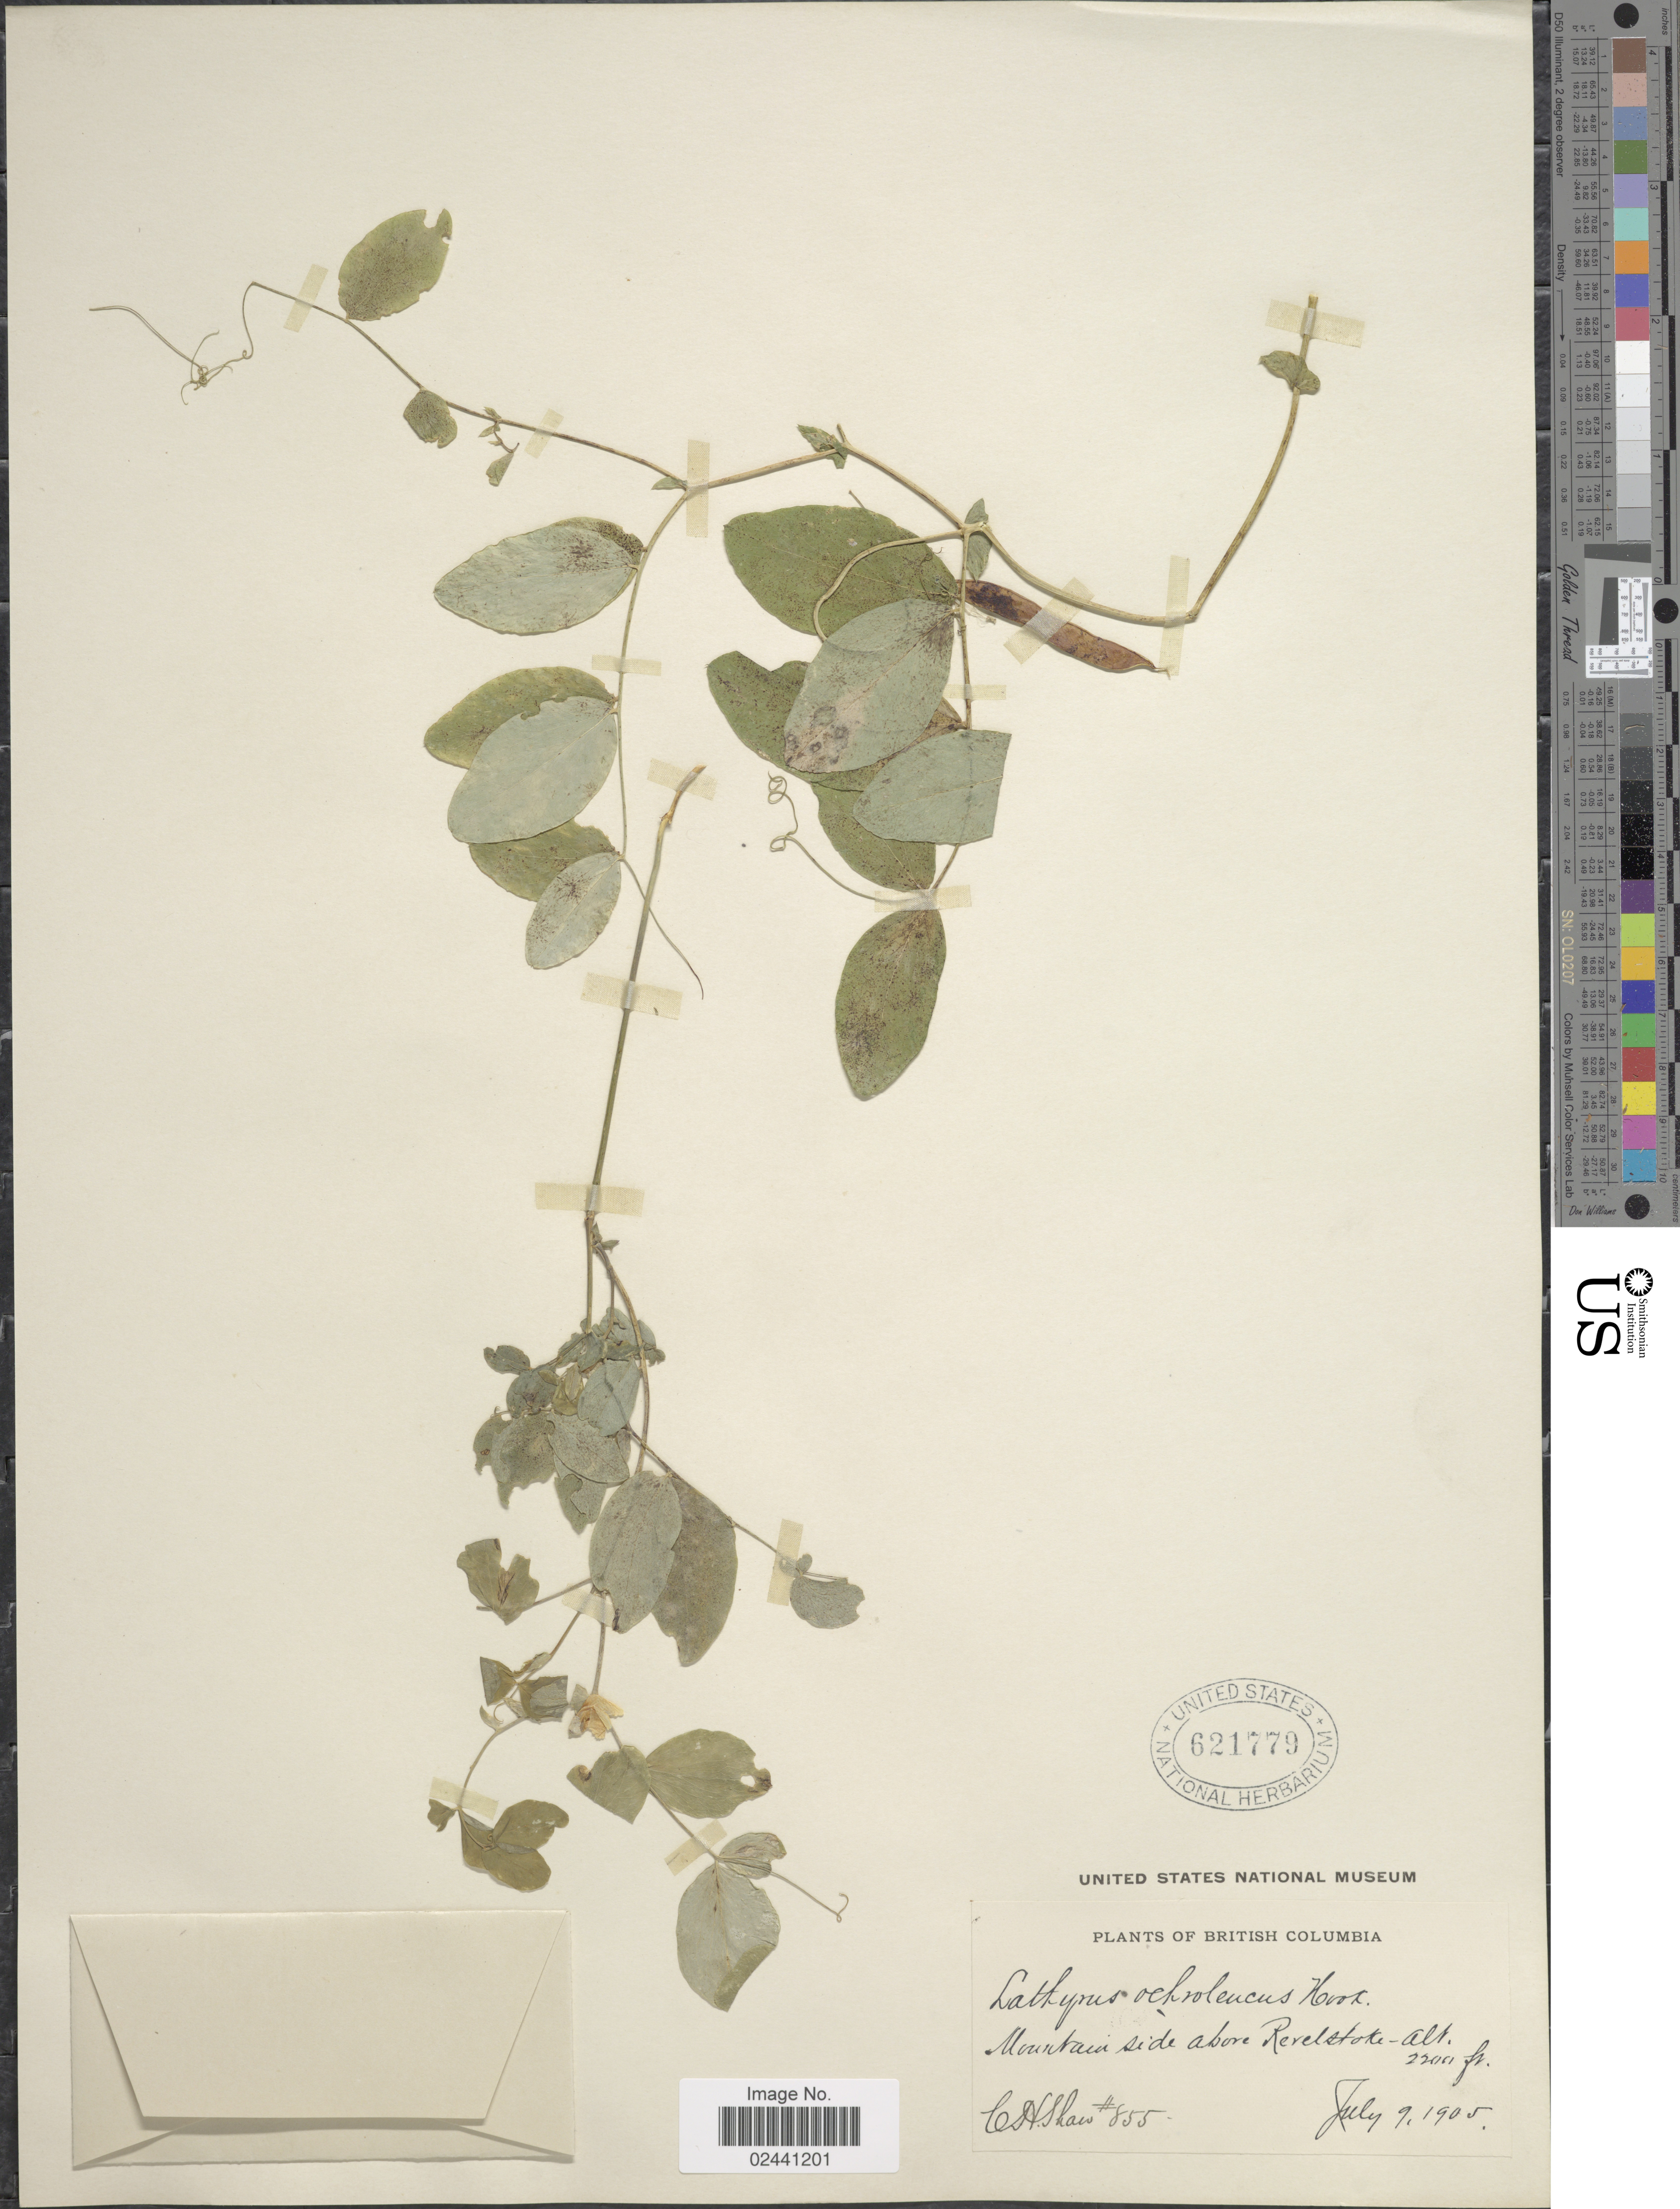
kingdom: Plantae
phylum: Tracheophyta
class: Magnoliopsida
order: Fabales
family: Fabaceae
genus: Lathyrus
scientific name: Lathyrus ochroleucus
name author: Hook.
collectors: C. S. Shaw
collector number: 855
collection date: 1905-07-09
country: Canada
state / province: British Columbia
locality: Mountain side above Revelstoke.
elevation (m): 671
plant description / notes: Precise locality edit: Corrected "Rerelstoke" to "Revelstoke."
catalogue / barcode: US 621779